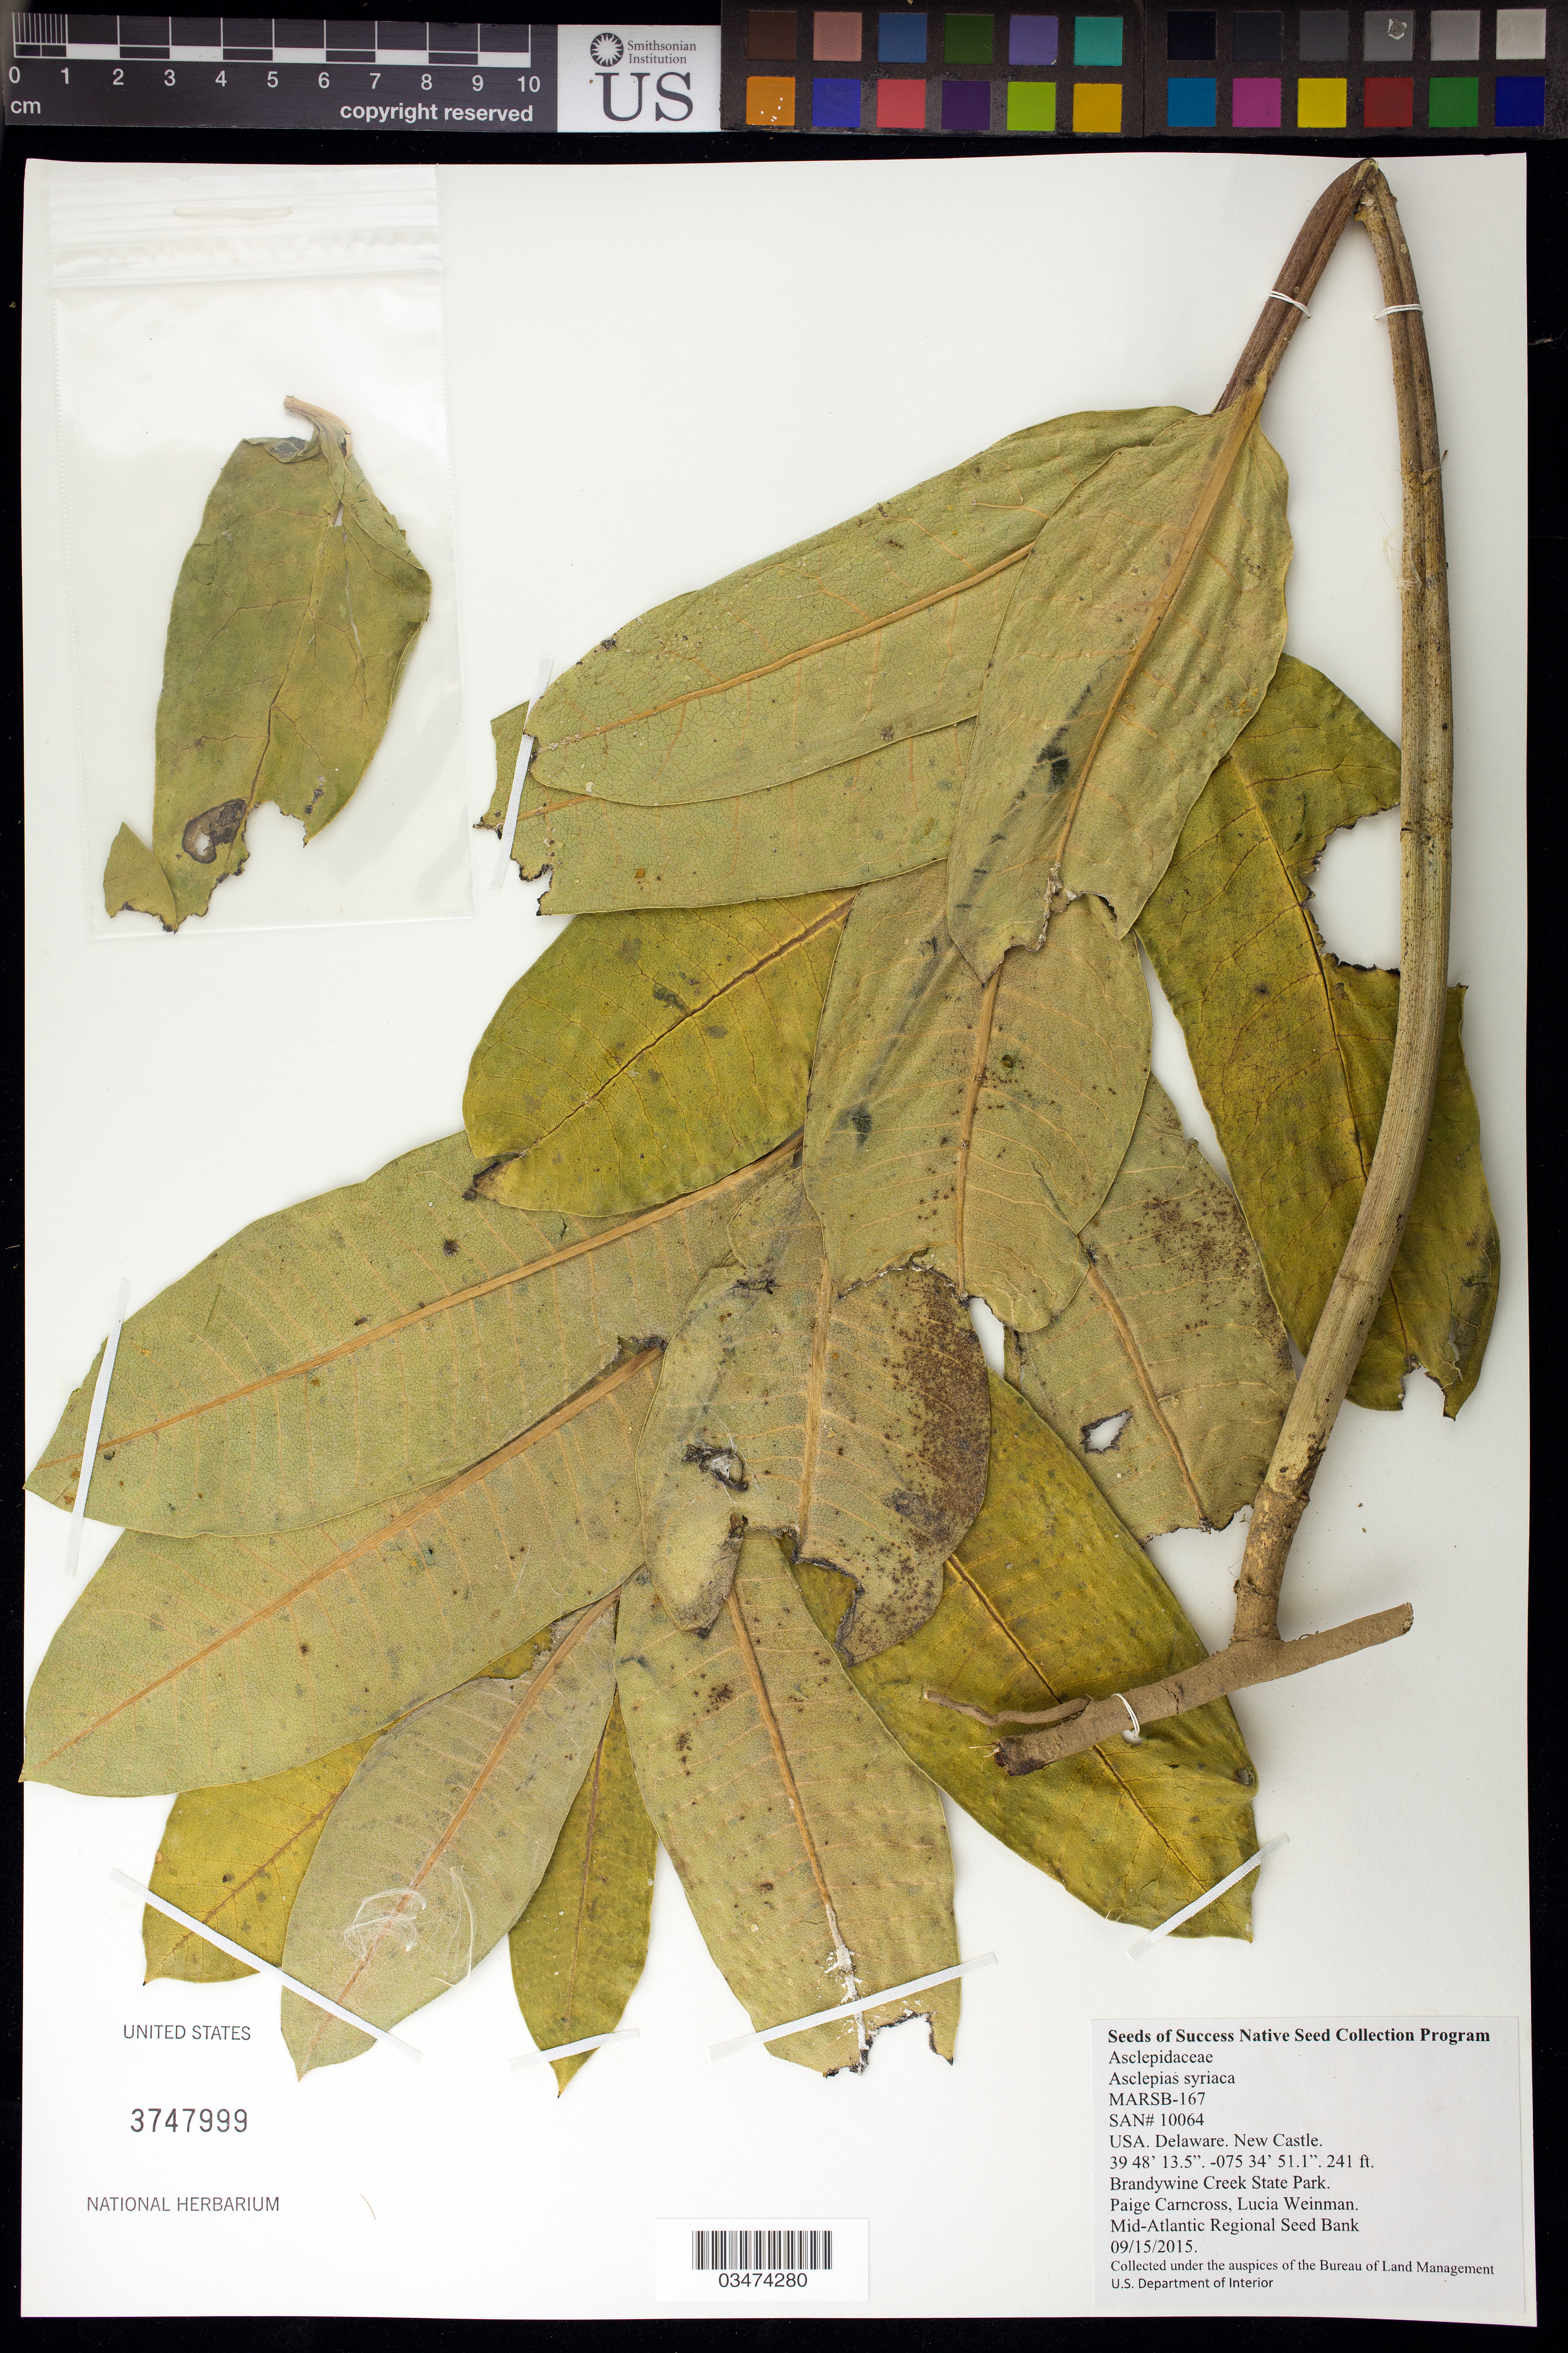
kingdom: Plantae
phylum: Tracheophyta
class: Magnoliopsida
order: Gentianales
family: Apocynaceae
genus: Asclepias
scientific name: Asclepias syriaca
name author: L.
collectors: P. Carncross & L. Weinman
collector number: MARSB-167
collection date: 2015-09-15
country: United States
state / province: Delaware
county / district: Sussex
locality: Brandywine Creek State Park, Fields near nature center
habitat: Early Successional Field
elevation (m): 73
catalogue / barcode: US 3747999